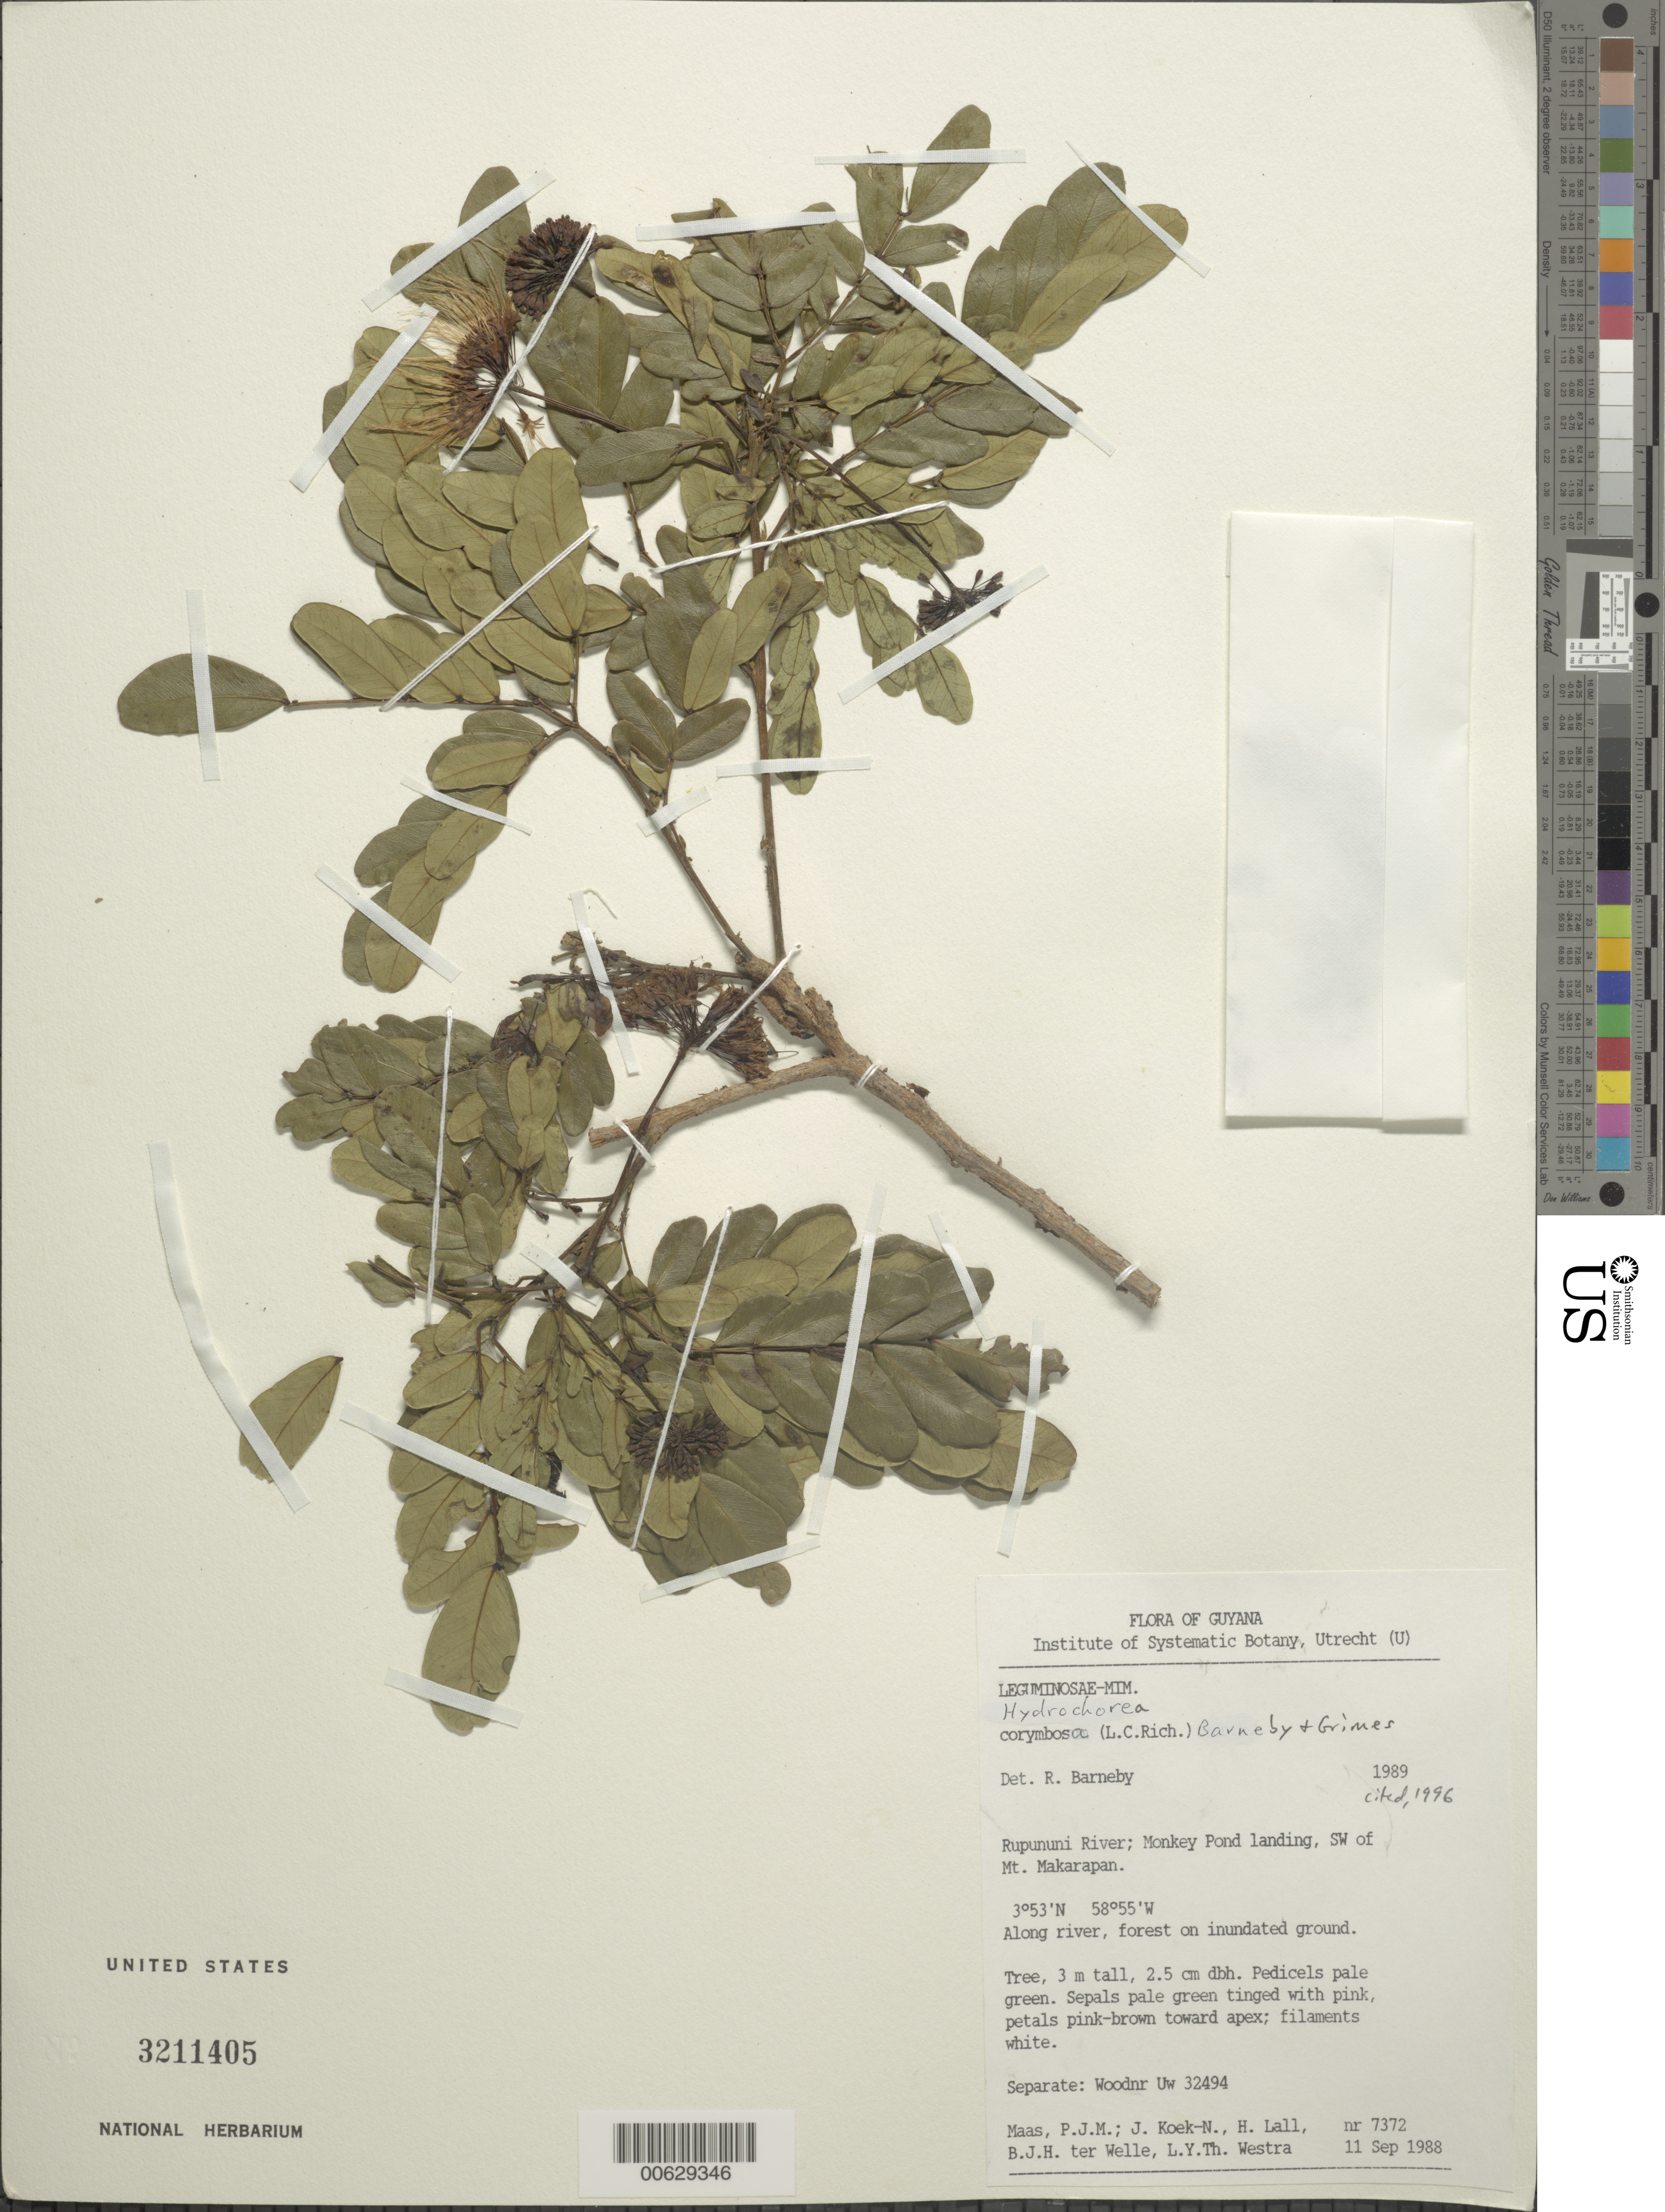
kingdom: Plantae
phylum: Tracheophyta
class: Magnoliopsida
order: Fabales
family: Fabaceae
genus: Hydrochorea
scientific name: Hydrochorea corymbosa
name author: (Rich.) Barneby & J.W. Grimes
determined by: Barneby, Rupert C., (NY)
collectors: P. Maas, J. Koek-Noorman, H. Lall, B. Welle & L. Y. T. Westra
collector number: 7372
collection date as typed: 11-Sep-88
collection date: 1988-09-11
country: Guyana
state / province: U. Takutu-U. Essequibo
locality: Rupununi River, Monkey Pond landing, SW of Mt. Makarapan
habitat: Along river, forest on inundated ground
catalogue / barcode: US 3211405